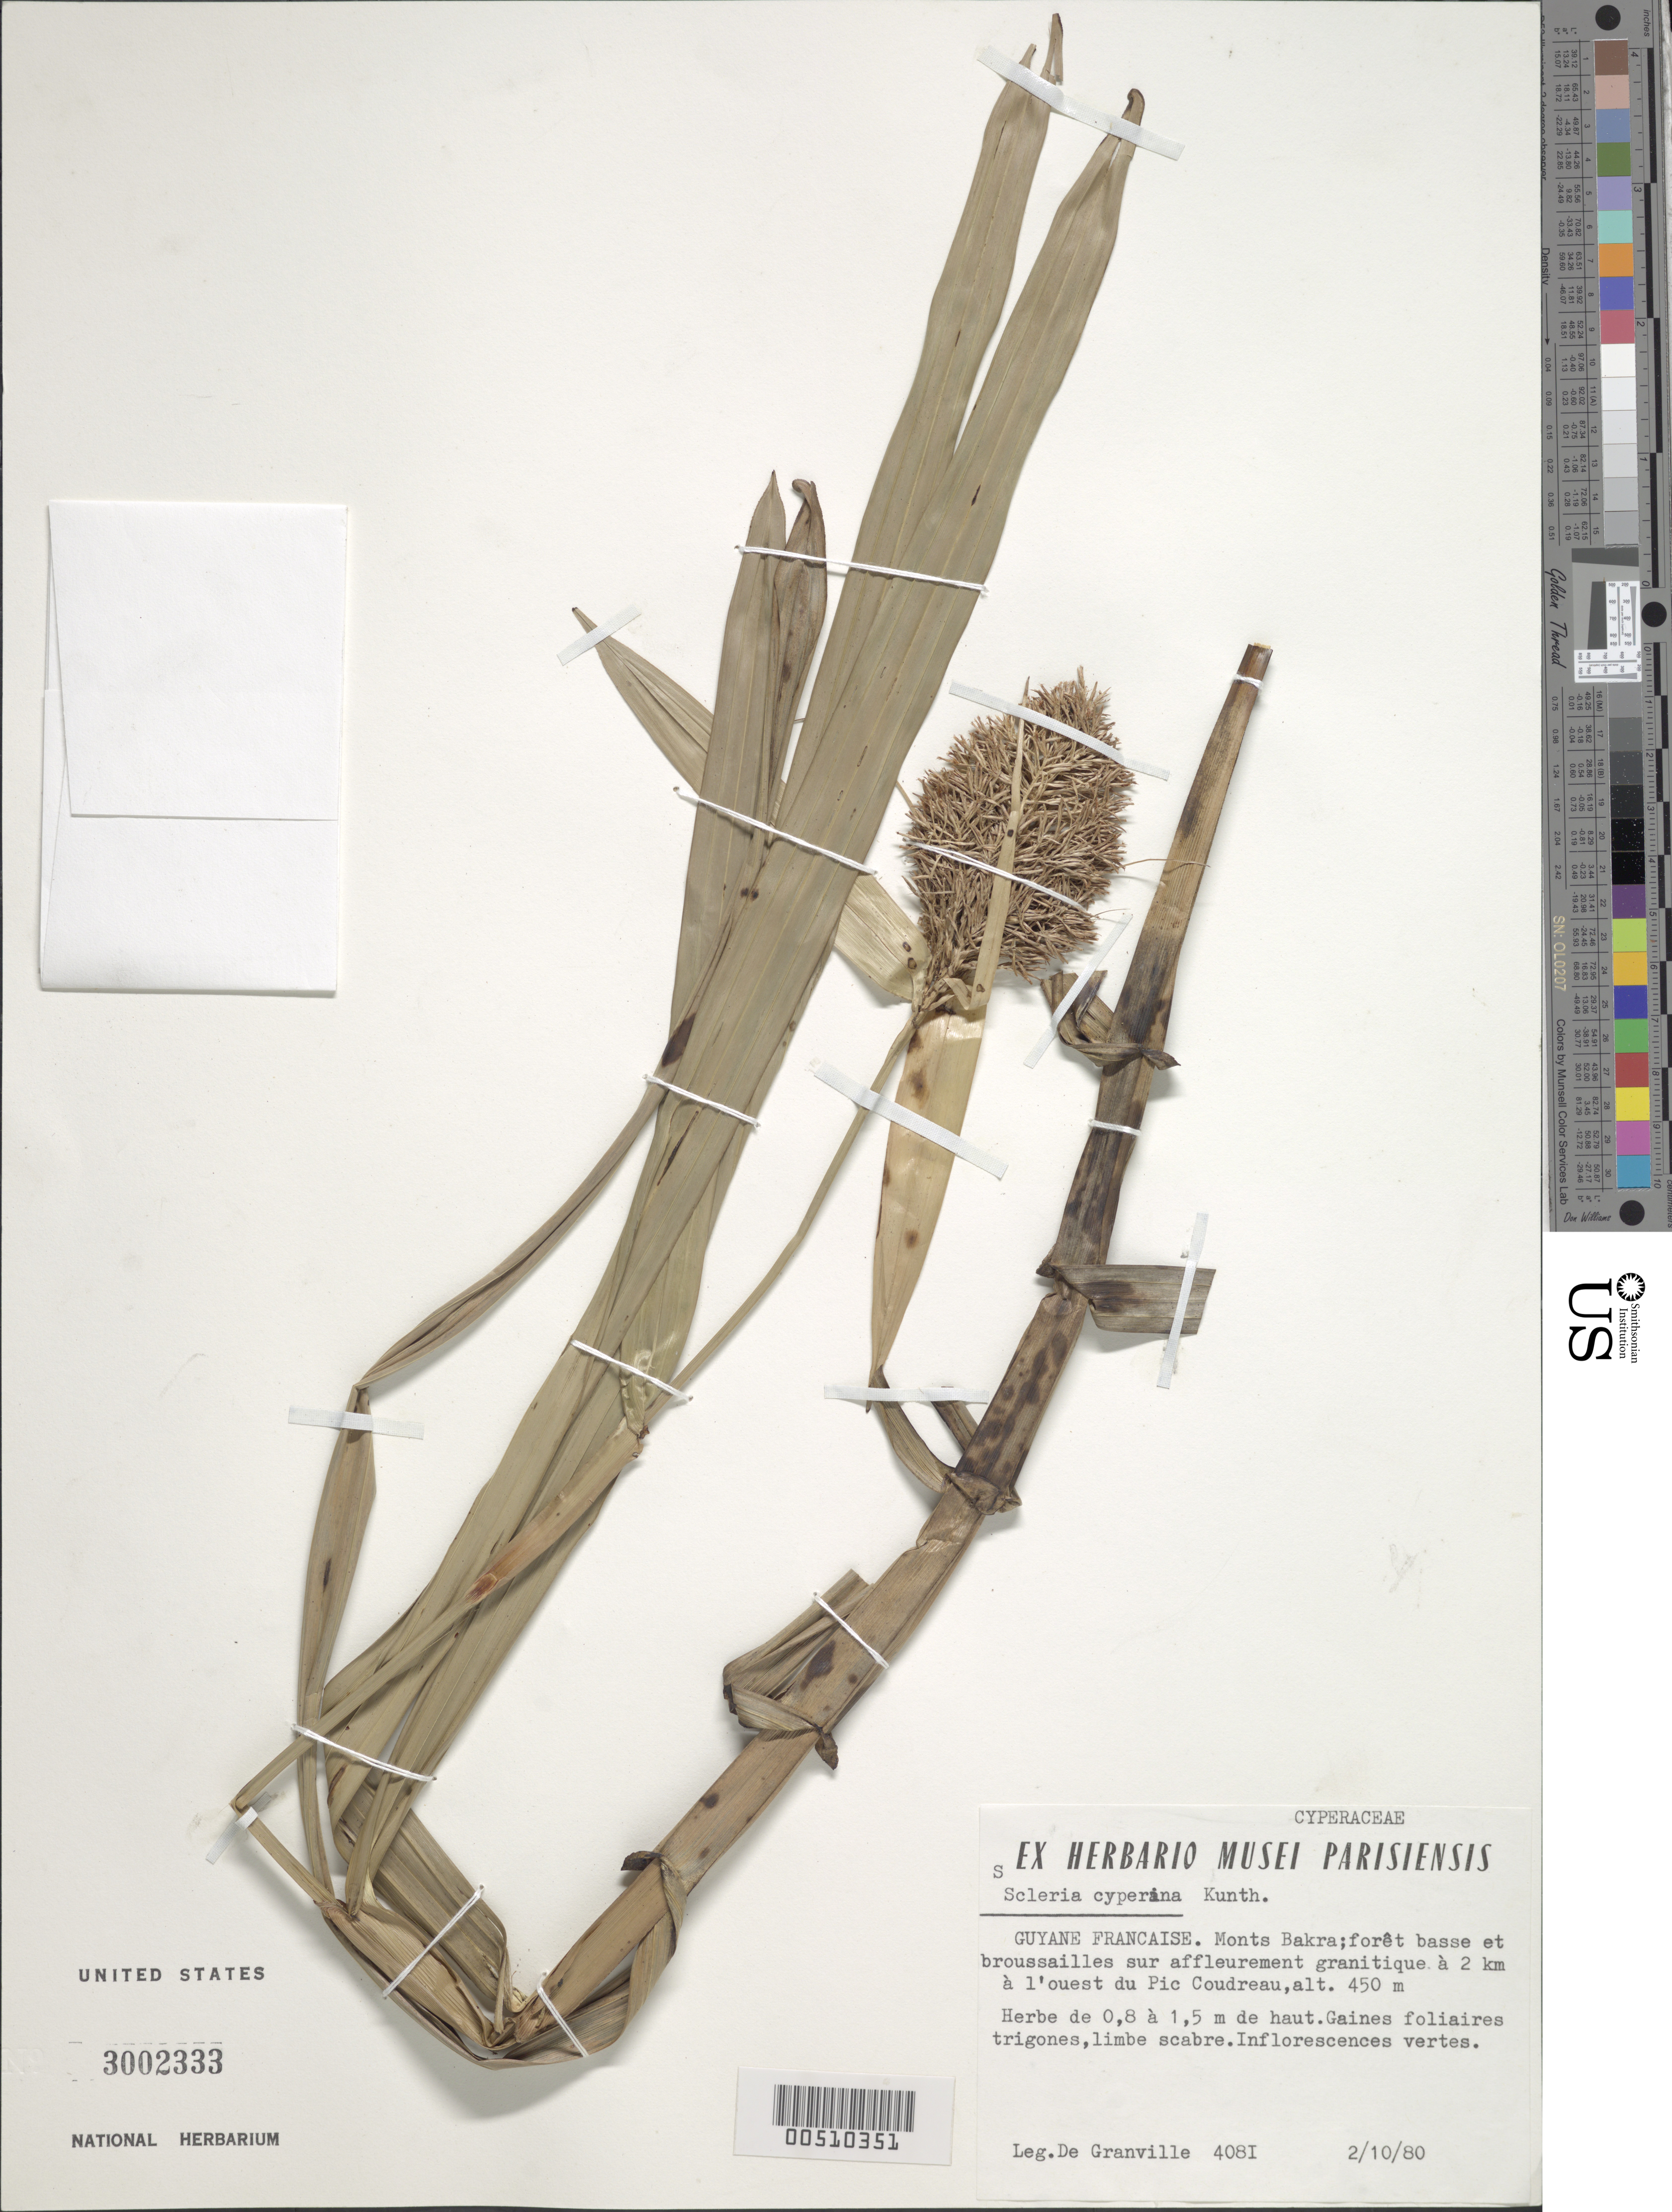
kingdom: Plantae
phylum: Tracheophyta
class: Liliopsida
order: Poales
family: Cyperaceae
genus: Scleria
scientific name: Scleria cyperina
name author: Willd. ex Kunth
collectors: J.-J. de Granville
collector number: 4081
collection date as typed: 02 Oct 1980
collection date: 1980-10-02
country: French Guiana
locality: Monts Bakra; à 2 km à l'ouest du Pic Coudreau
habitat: Forêt basse et broussailles sur affleurement granitique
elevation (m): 450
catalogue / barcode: US 3002333